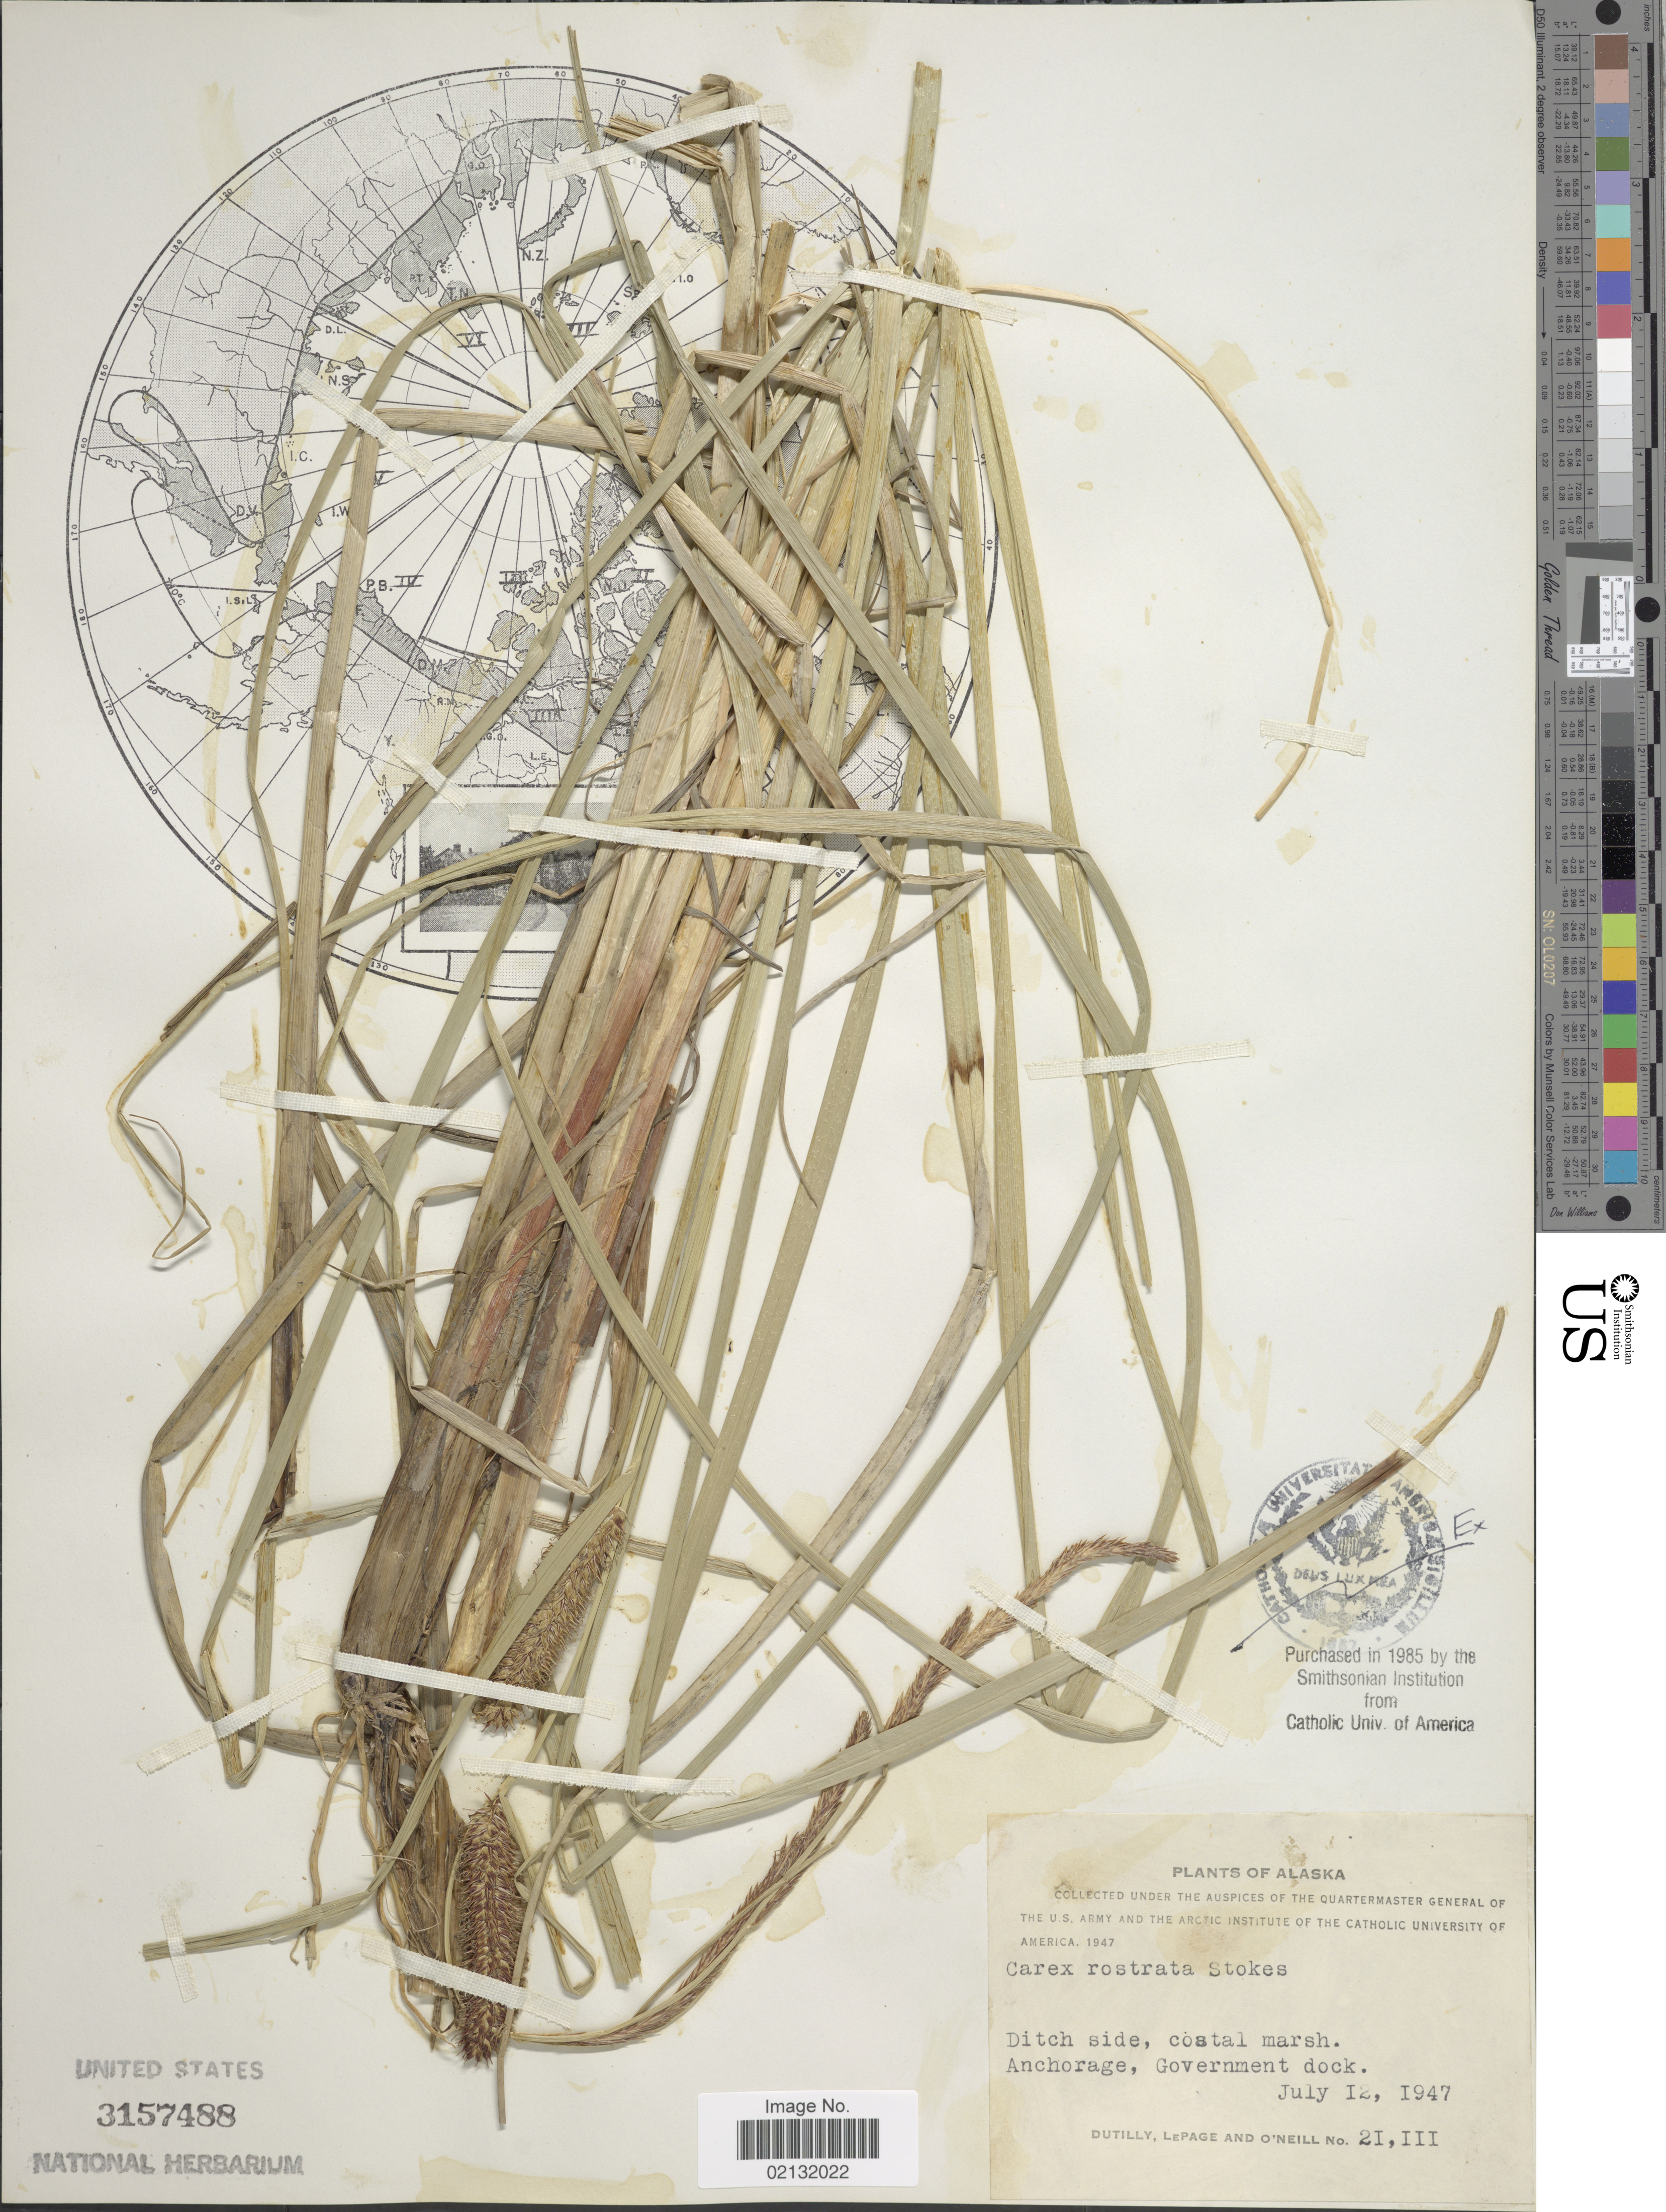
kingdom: Plantae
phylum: Tracheophyta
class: Liliopsida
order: Poales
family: Cyperaceae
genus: Carex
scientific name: Carex rostrata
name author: Stokes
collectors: -. Dutilly, -. LePage & O' Neill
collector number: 21111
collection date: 1947-07-12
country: United States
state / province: Alaska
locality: Anchorage, Government dock.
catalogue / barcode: US 3157488